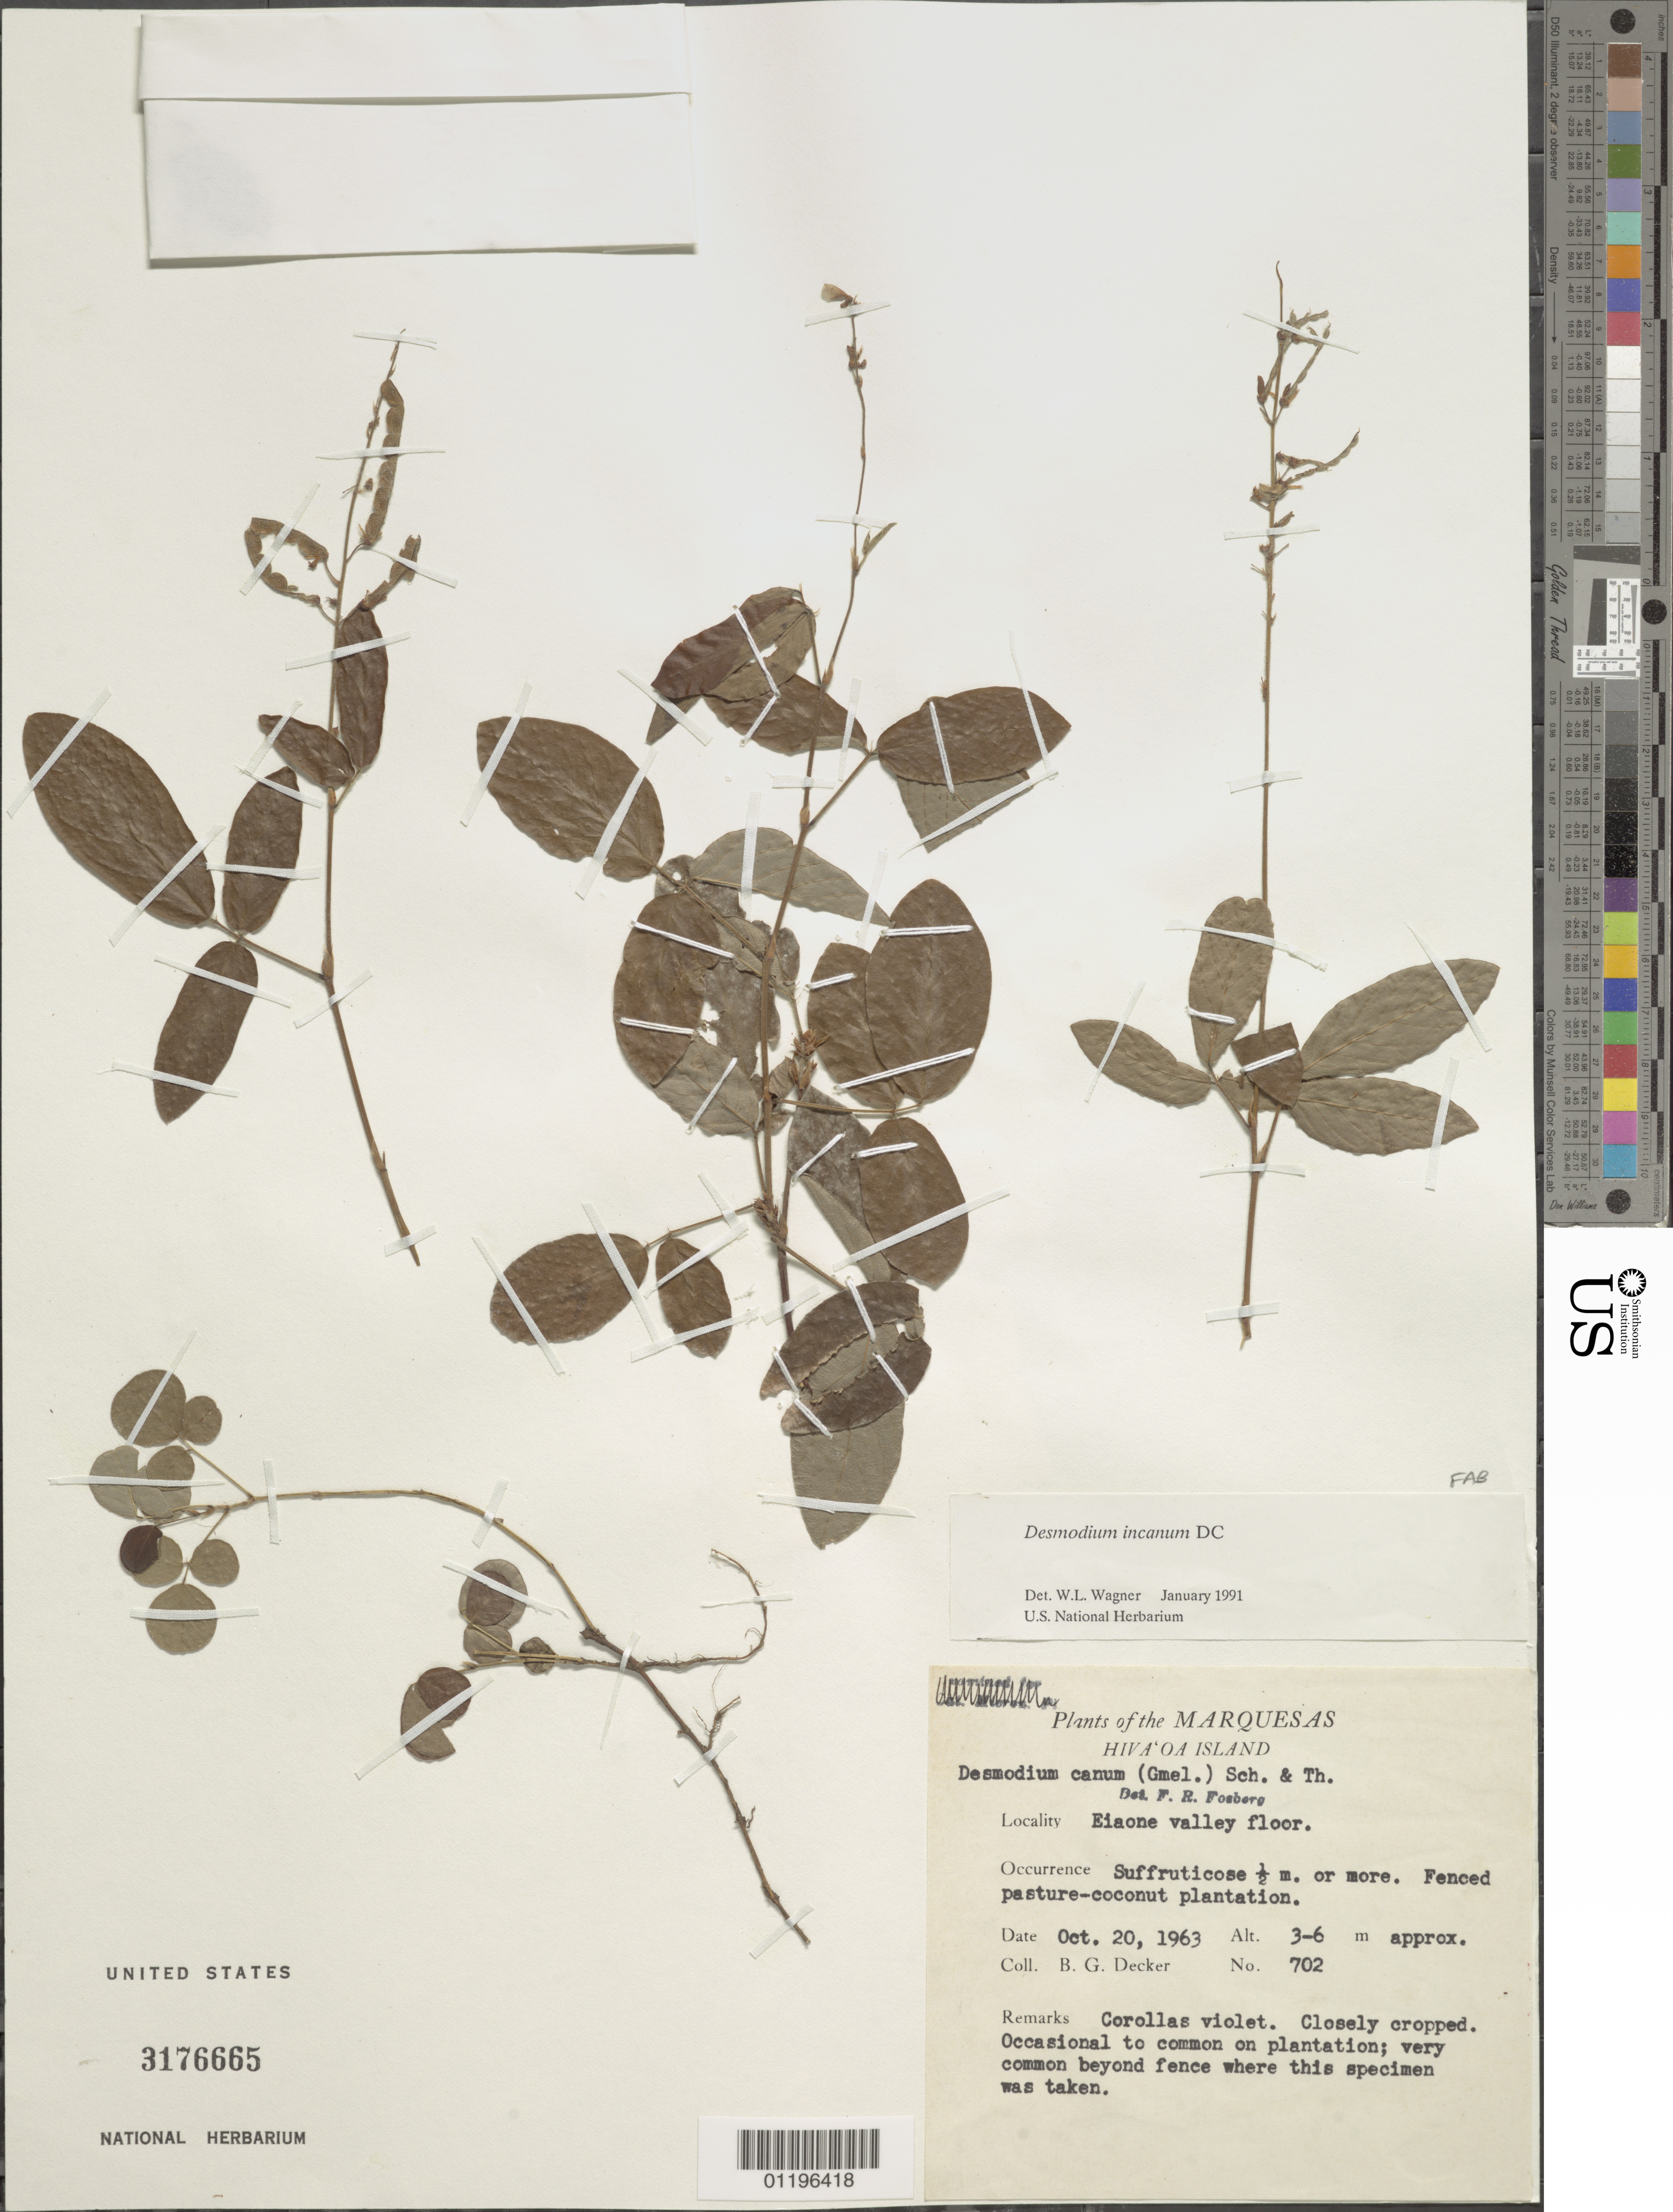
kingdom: Plantae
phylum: Tracheophyta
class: Magnoliopsida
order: Fabales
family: Fabaceae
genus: Desmodium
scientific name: Desmodium incanum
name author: (Sw.) DC.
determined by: Wagner, W. L., (BOT), Smithsonian Institution - National Museum of Natural History (UNITED STATES)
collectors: B. G. Decker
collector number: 702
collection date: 1963-10-20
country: French Polynesia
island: Hiva Oa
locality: Eiaone Valley floor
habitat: Fenced pasture-coconut plantation. Occasional to common on plantation; very common beyond fence where this specimen was taken. Closely cropped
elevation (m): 3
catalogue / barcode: US 3176665